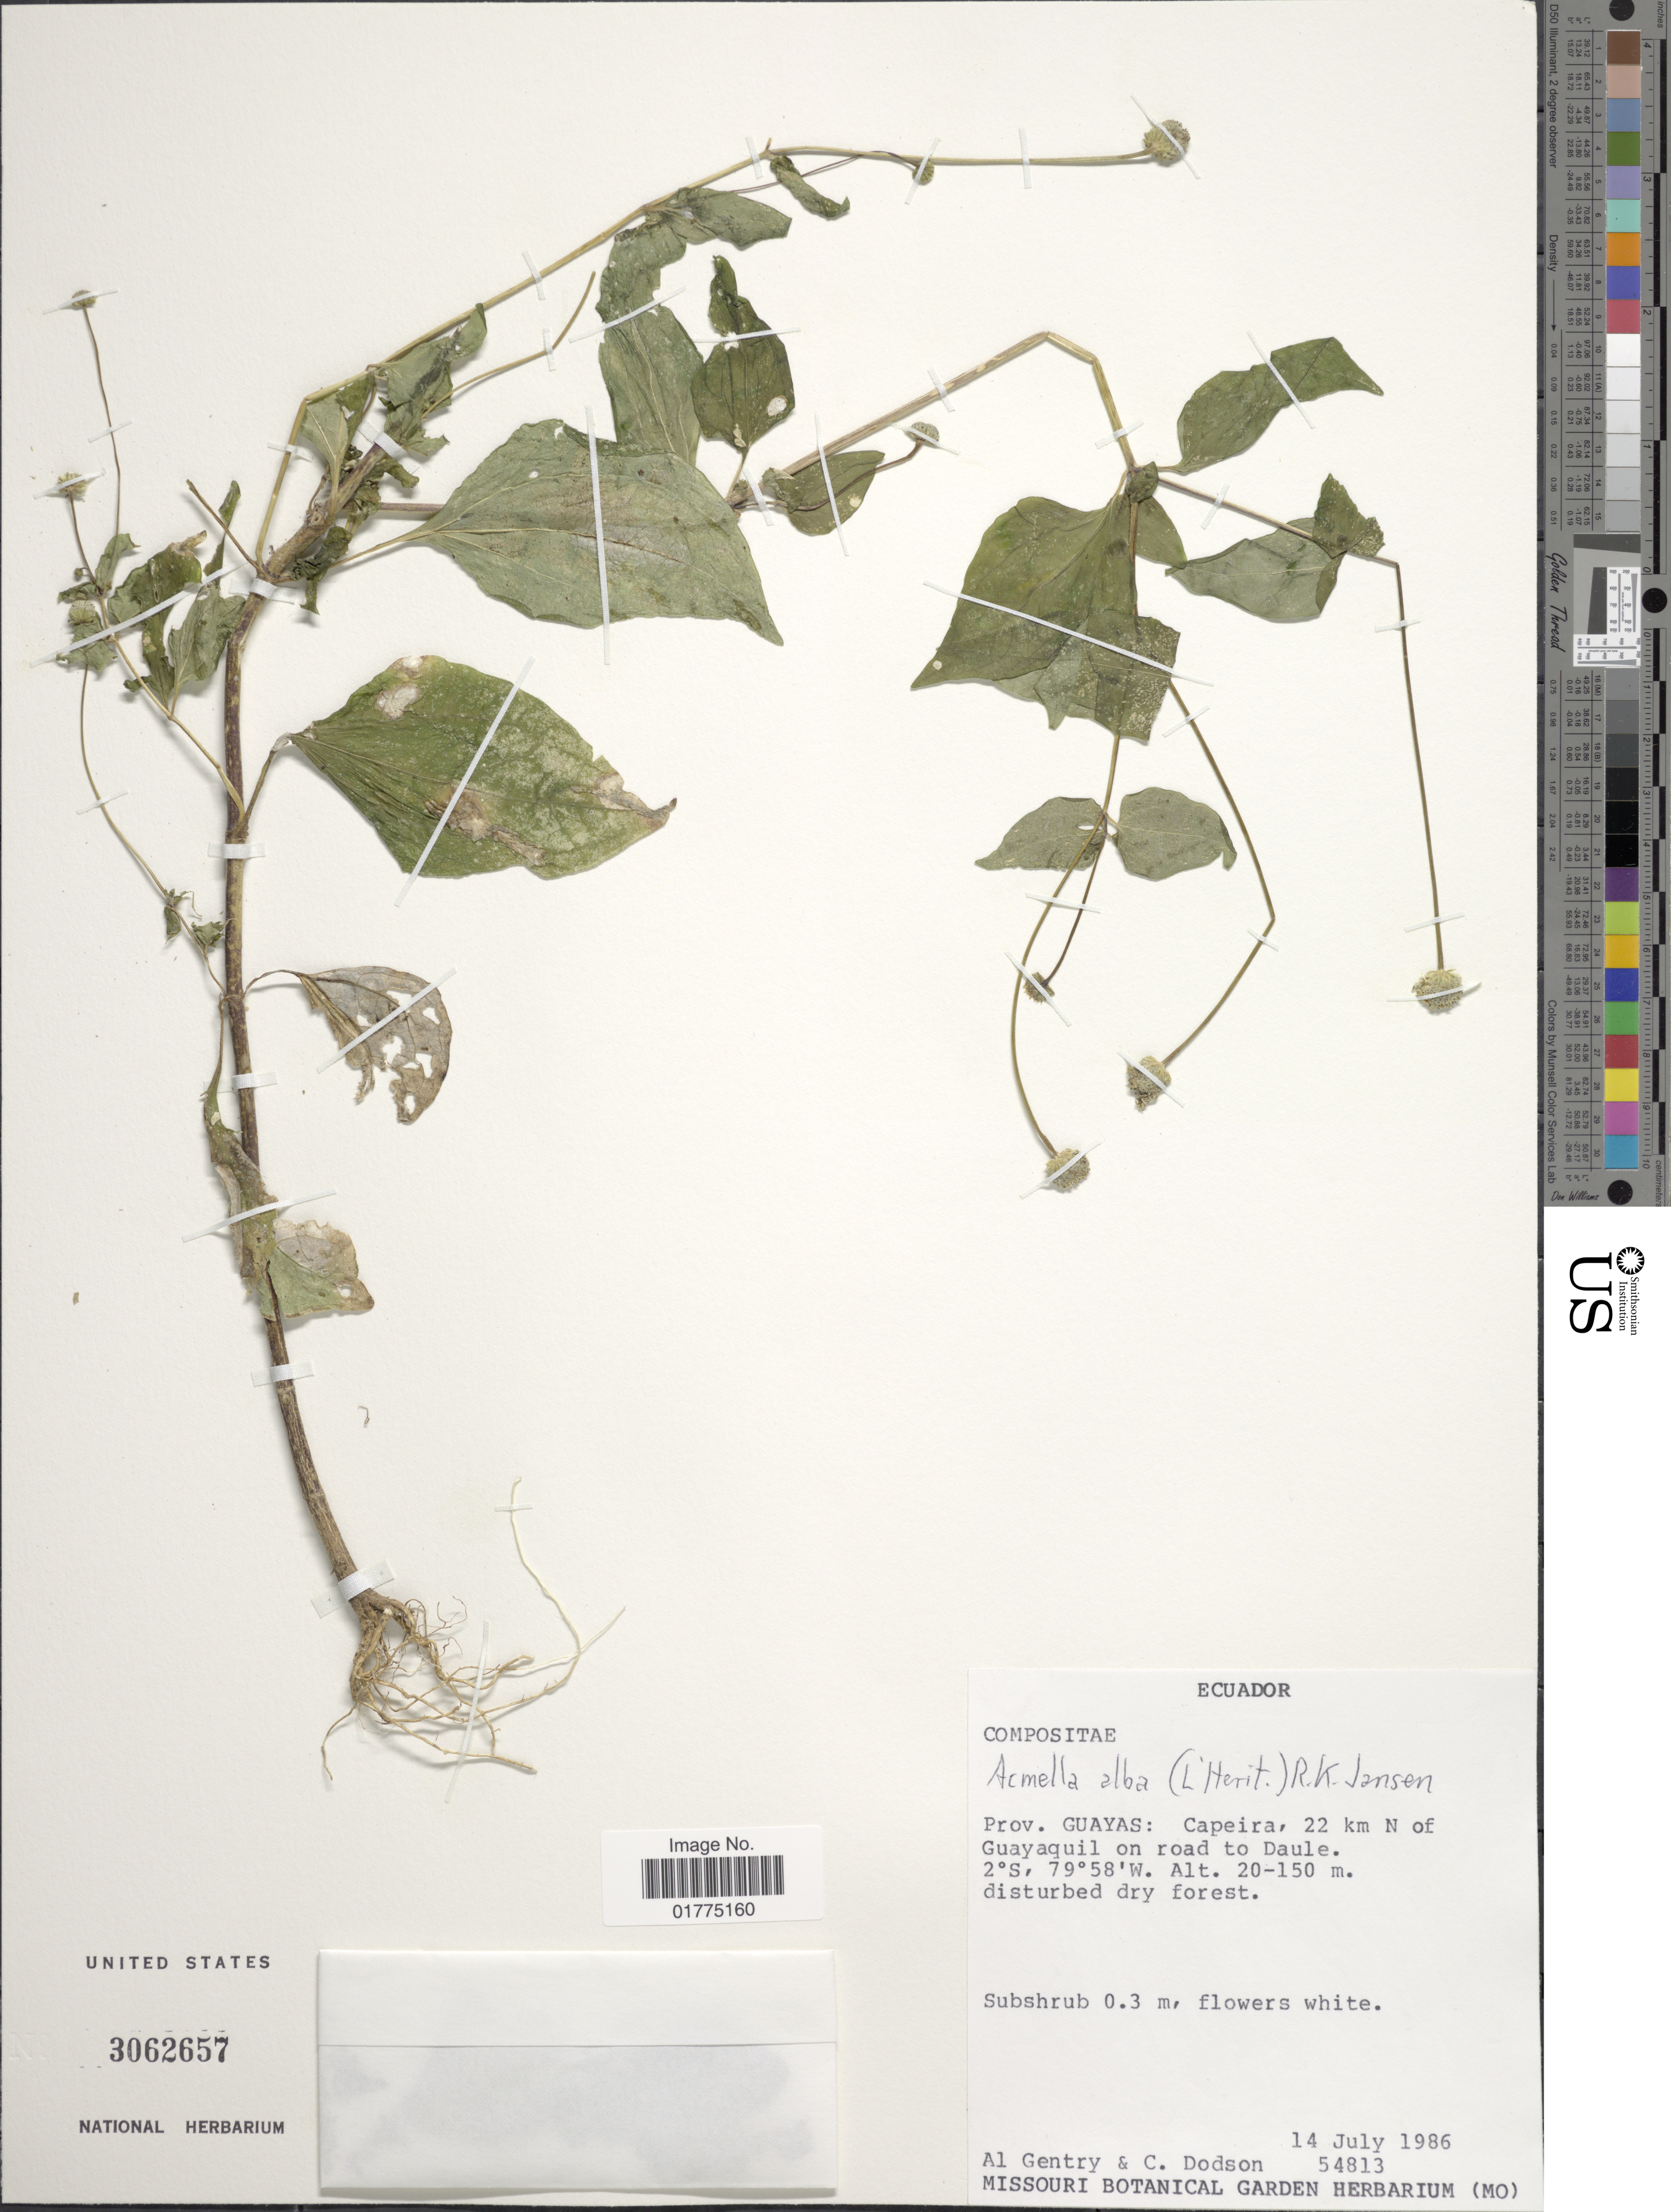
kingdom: Plantae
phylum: Tracheophyta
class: Magnoliopsida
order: Asterales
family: Asteraceae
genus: Acmella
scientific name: Acmella alba var. ecuadorensis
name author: R.K. Jansen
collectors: A. H. Gentry & C. Dodson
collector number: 54813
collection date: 1986-07-14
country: Ecuador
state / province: Guayas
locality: Prov. Guayas: Capeira, 22 km N of Guayaquil on road to Daule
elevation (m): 20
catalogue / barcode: US 3062657